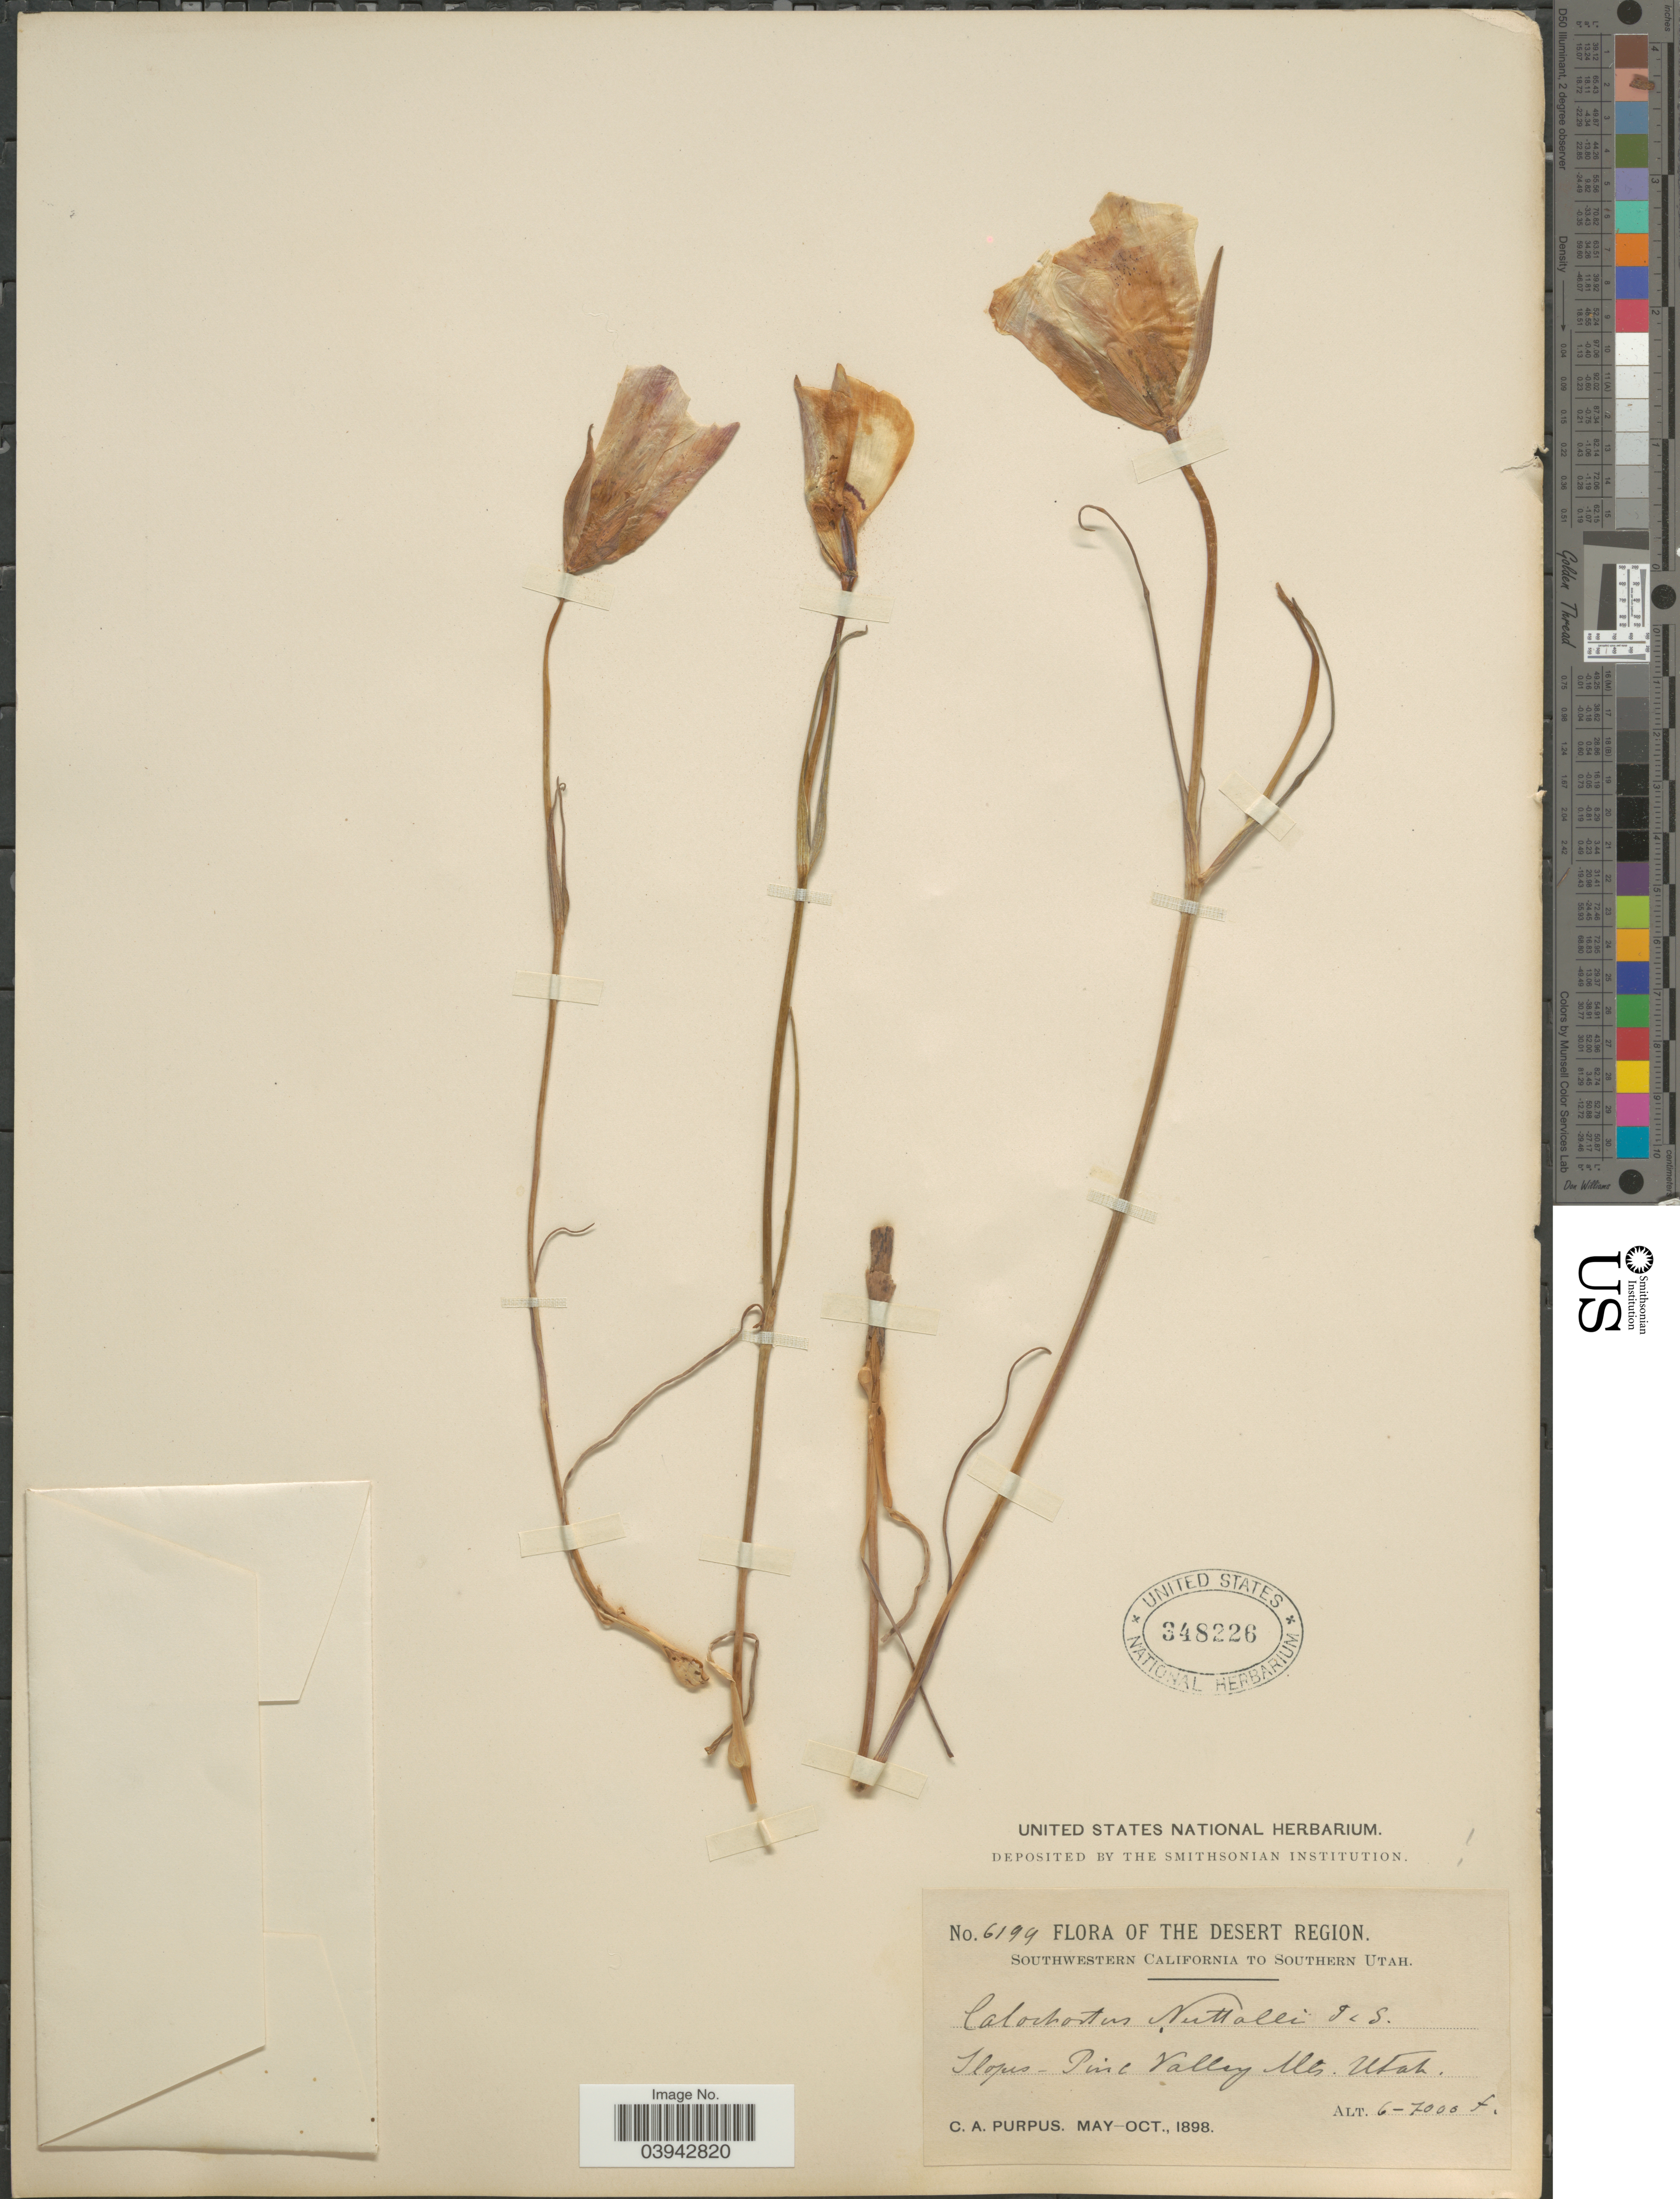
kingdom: Plantae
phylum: Tracheophyta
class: Liliopsida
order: Liliales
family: Liliaceae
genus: Calochortus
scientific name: Calochortus nuttallii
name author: Torr.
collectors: C. A. Purpus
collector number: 6199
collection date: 1898-05/1898-10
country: United States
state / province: Utah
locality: The Desert Region. Southern Utah. Slopes - Pine Valley Mts.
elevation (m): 1829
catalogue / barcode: US 348226